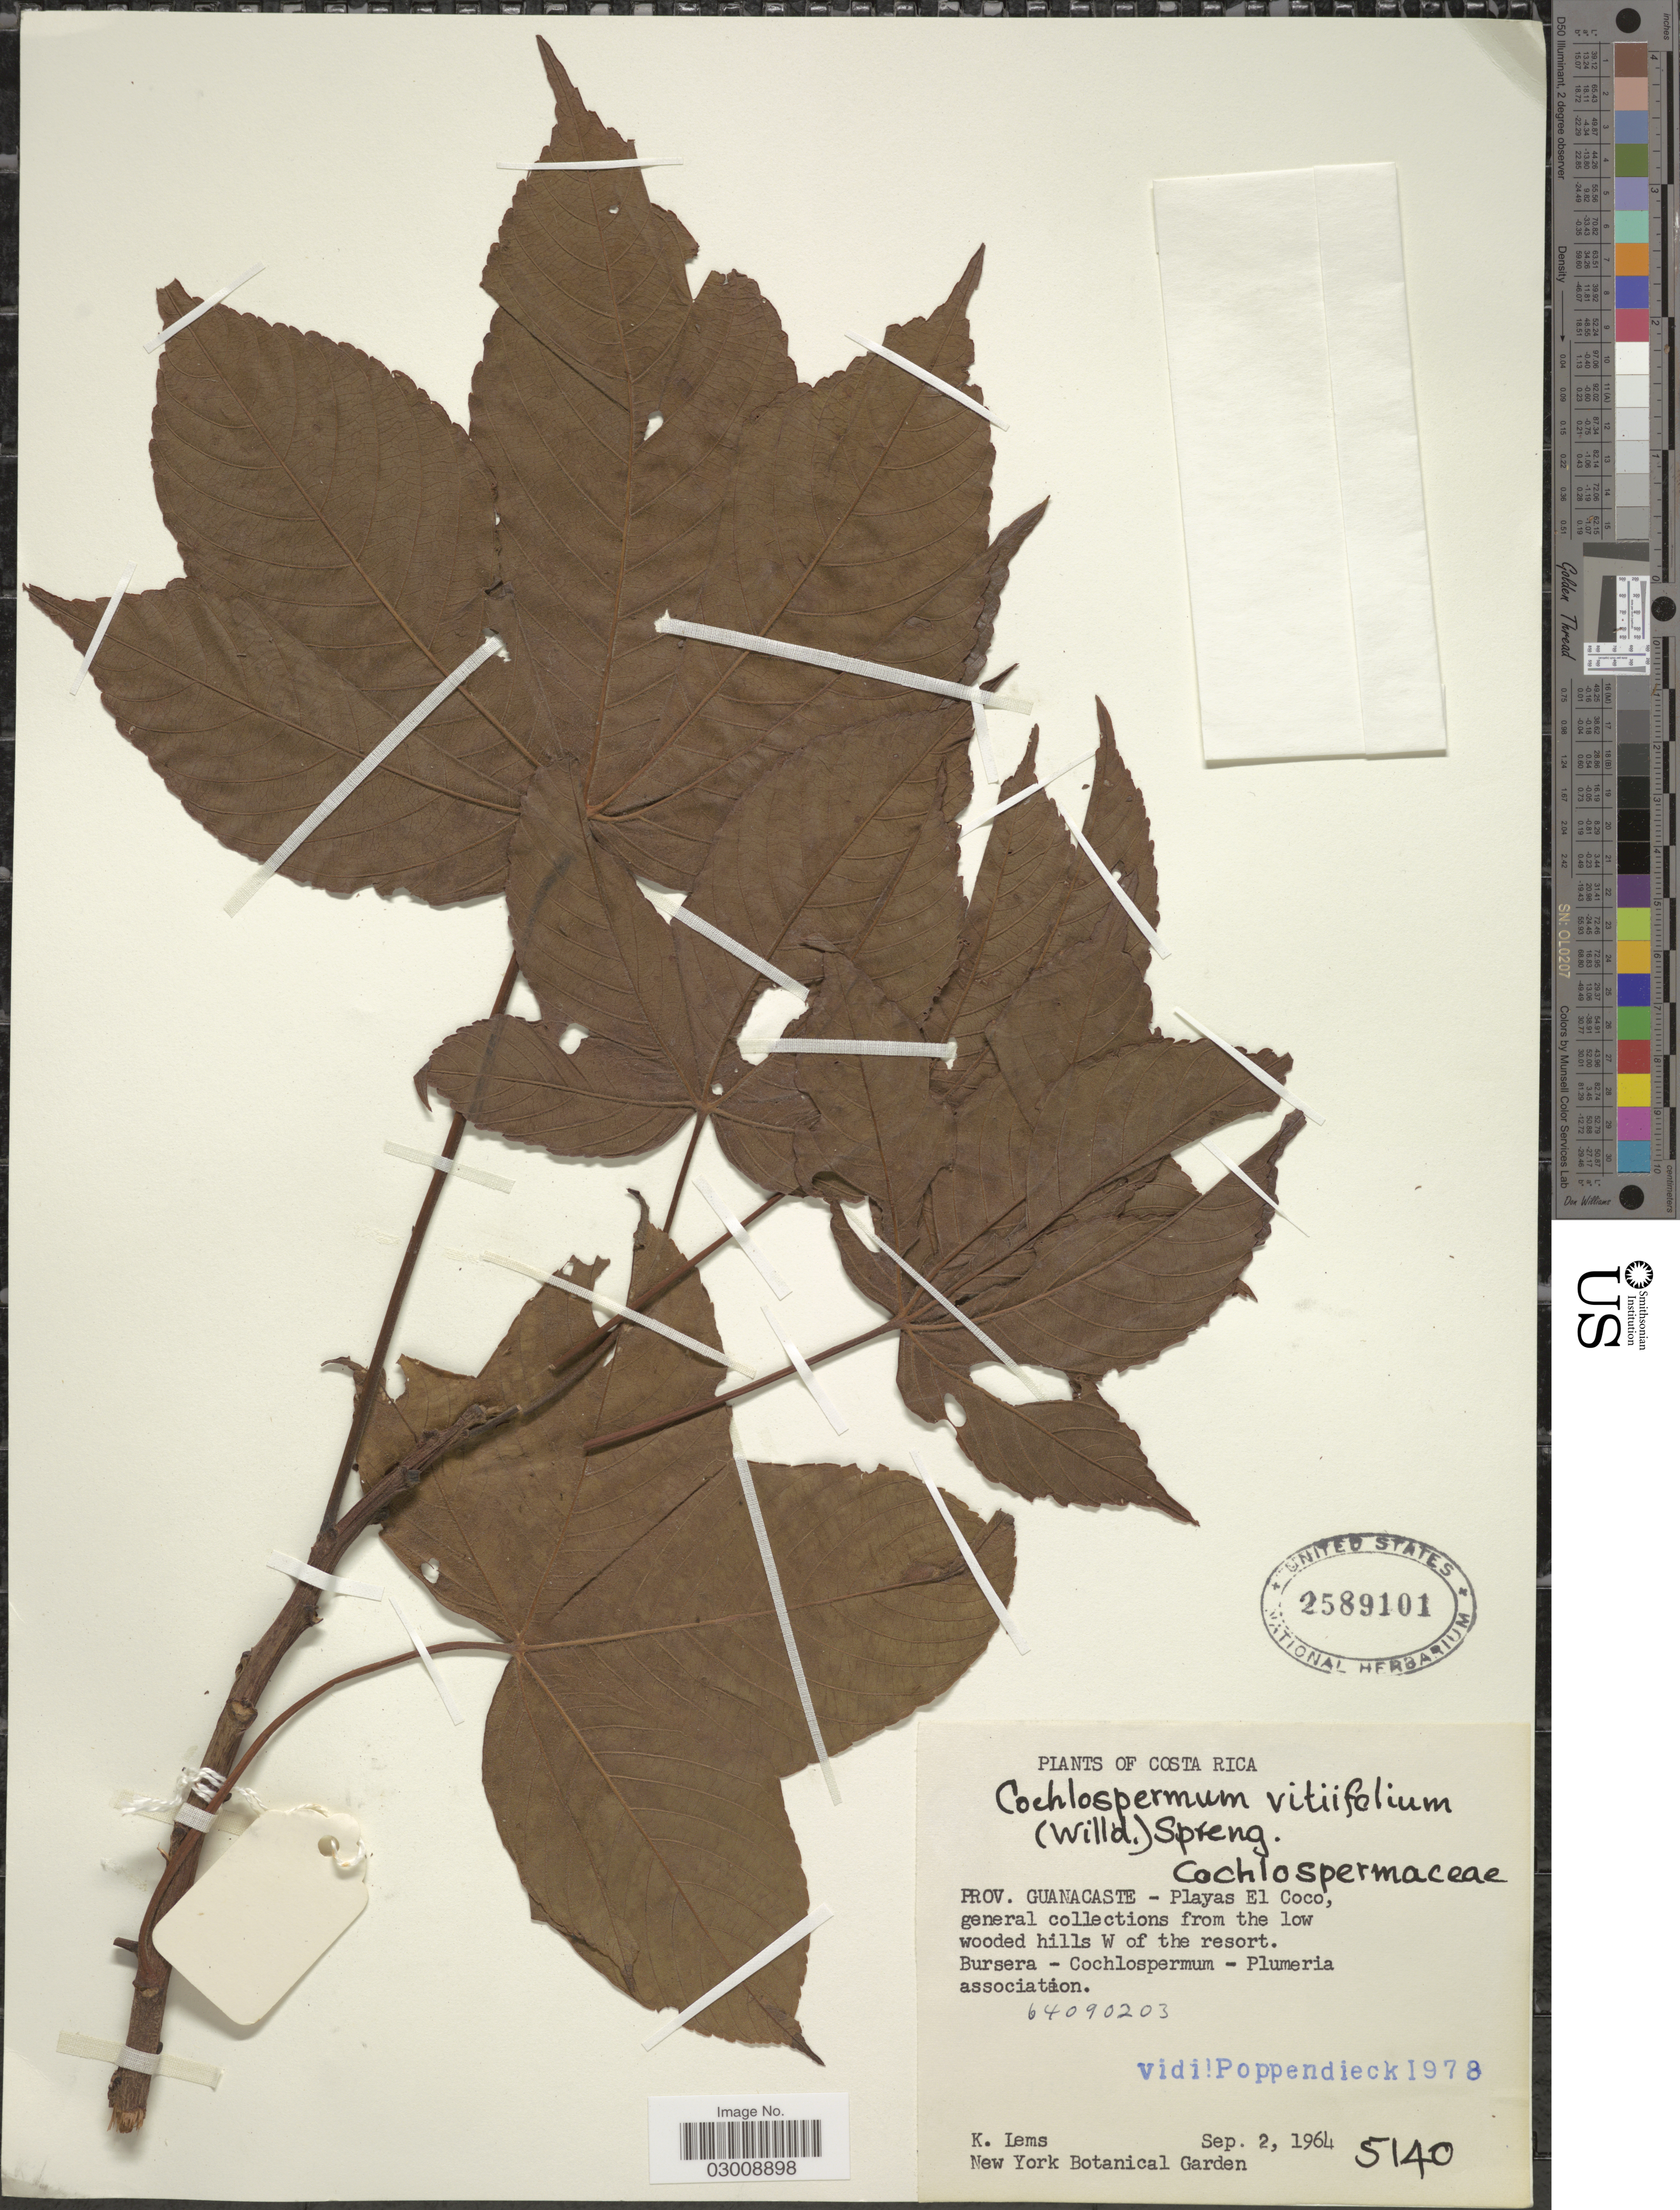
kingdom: Plantae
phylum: Tracheophyta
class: Magnoliopsida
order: Malvales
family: Cochlospermaceae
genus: Cochlospermum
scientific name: Cochlospermum vitifolium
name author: (Willd.) Spreng.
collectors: K. Lems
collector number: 5140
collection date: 1964-09-02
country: Costa Rica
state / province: Guanacaste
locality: Prov. Guanacaste - Playas El Coco, general collections from the low wooded hills W of the resort.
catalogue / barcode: US 2589101